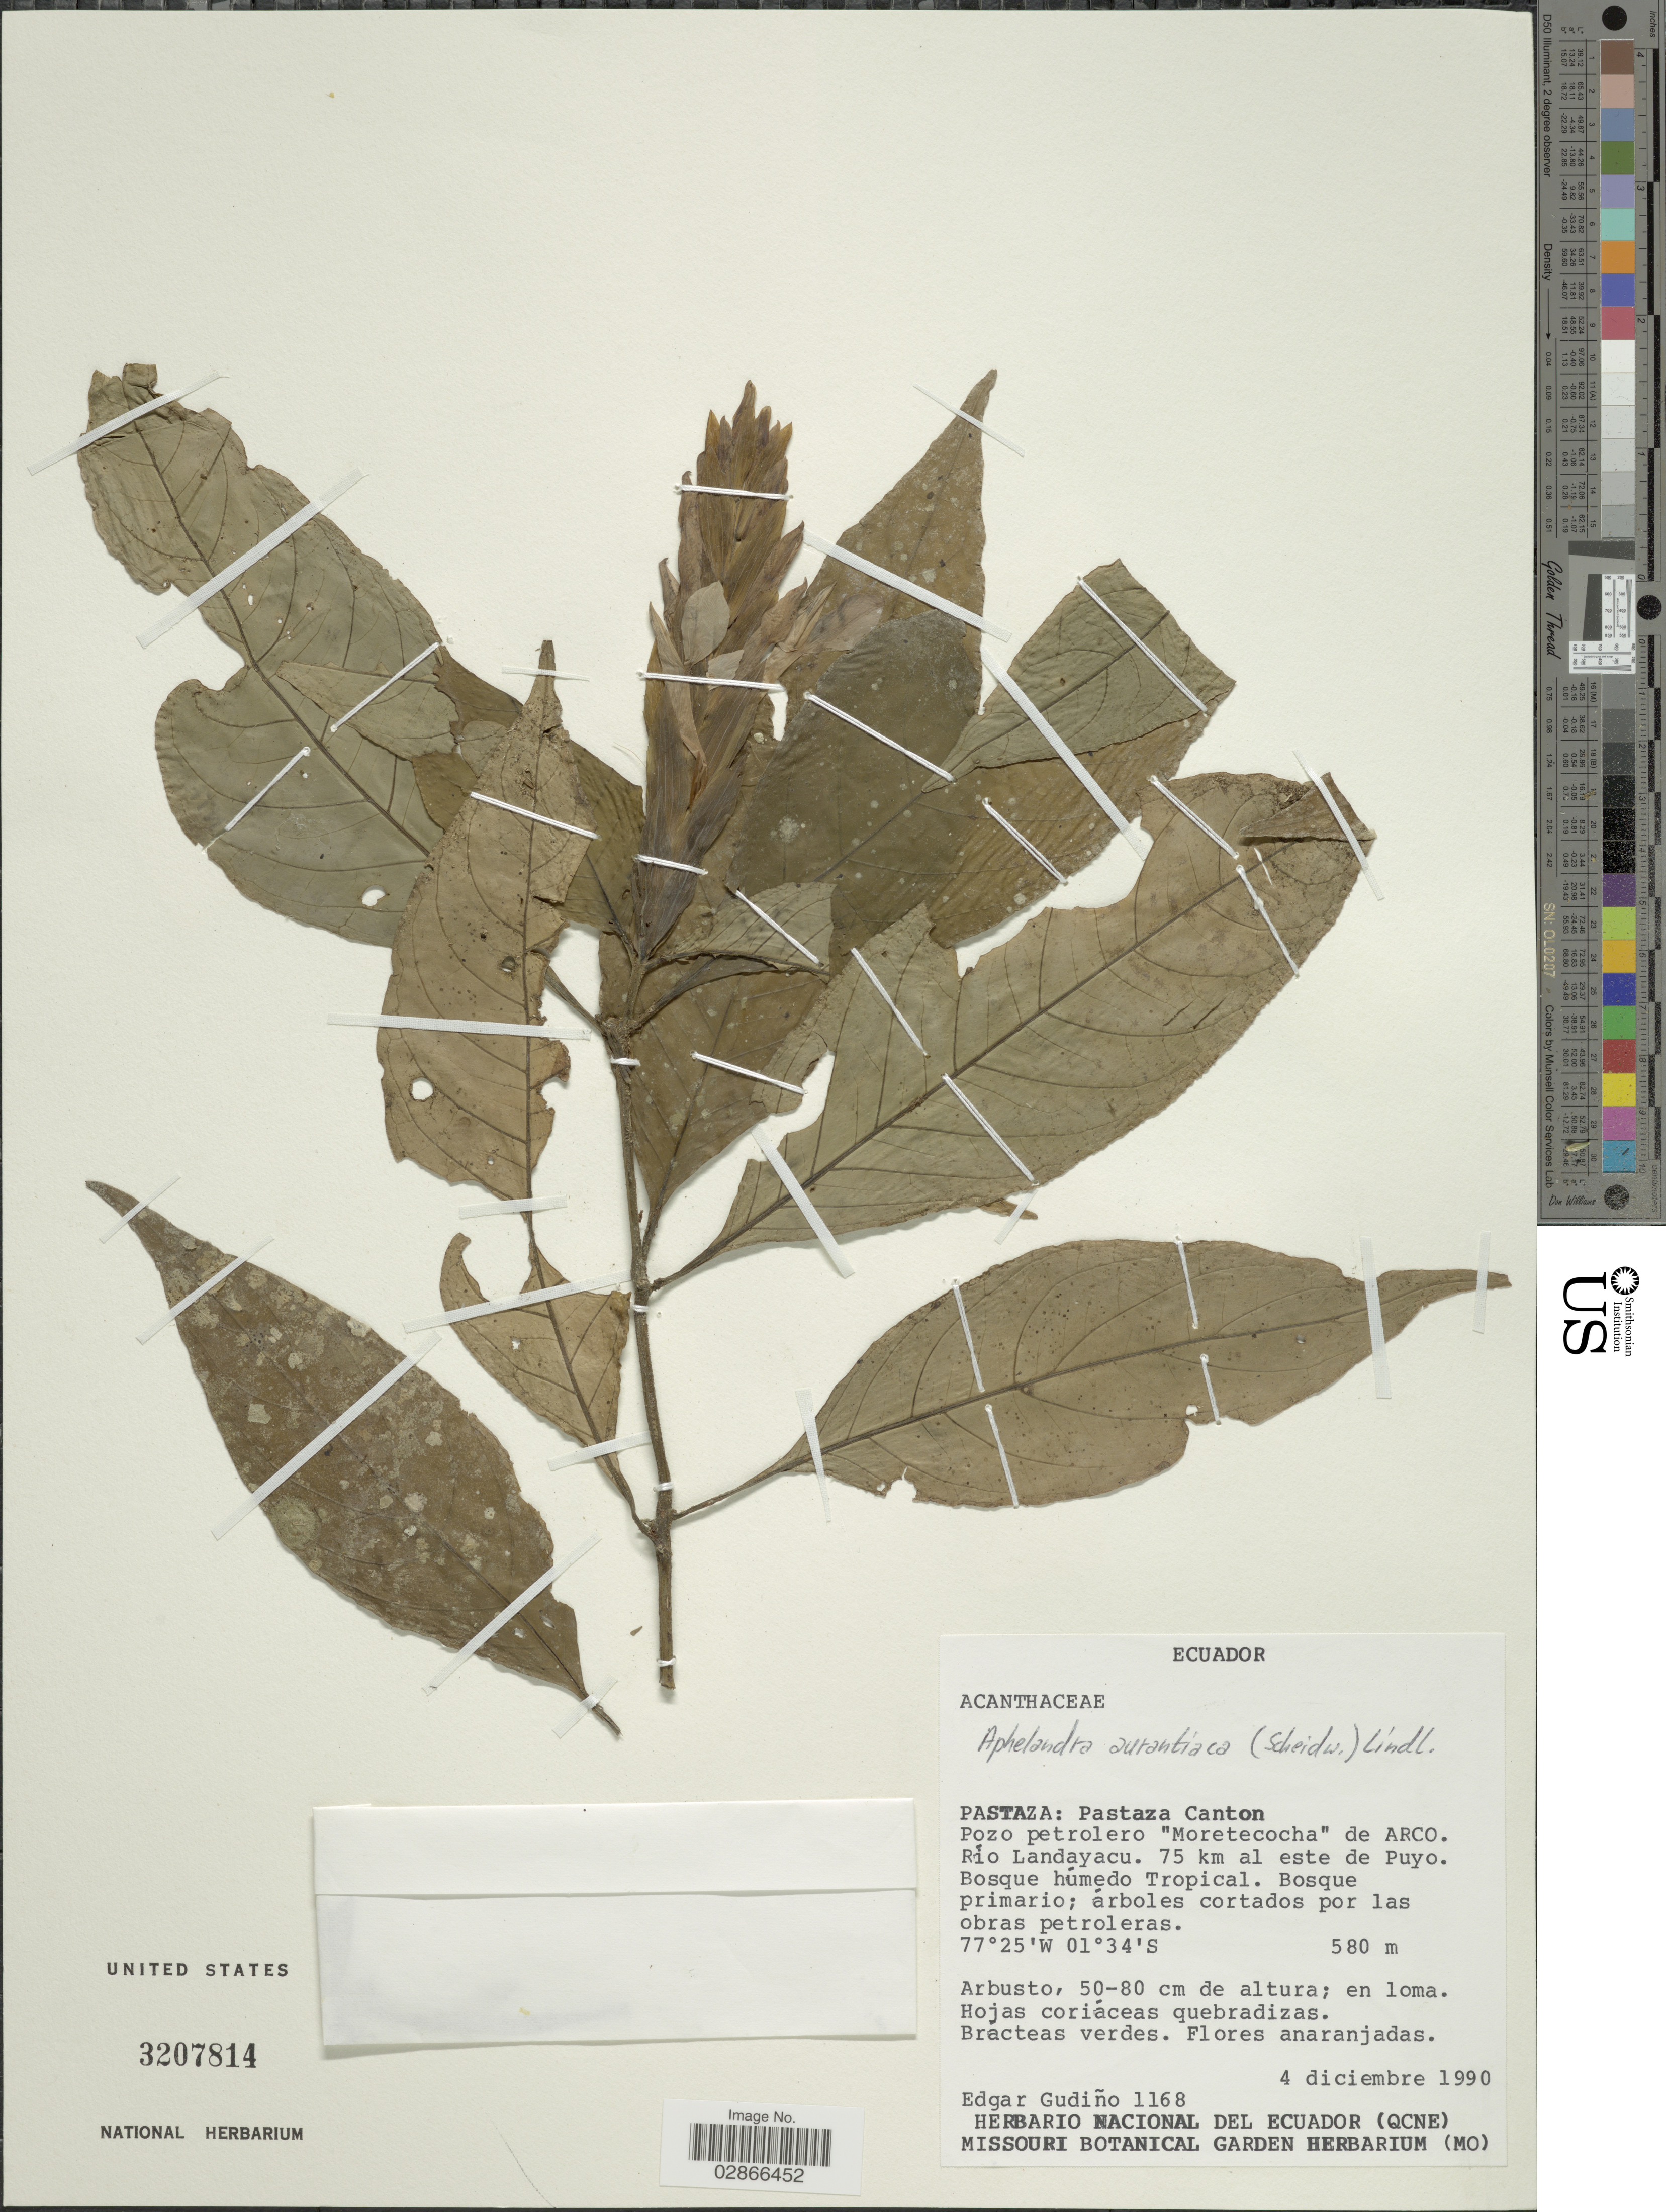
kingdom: Plantae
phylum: Tracheophyta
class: Magnoliopsida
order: Lamiales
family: Acanthaceae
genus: Aphelandra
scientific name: Aphelandra aurantiaca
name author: (Scheidw.) Lindl.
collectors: E. Gudiño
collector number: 1168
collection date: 1990-12-04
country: Ecuador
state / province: Pastaza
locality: Pastaza Canton. Pozo petrolero "Moretecocha" de Arco. Río Landayacu. 75 km al este de Puyo.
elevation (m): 580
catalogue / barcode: US 3207814